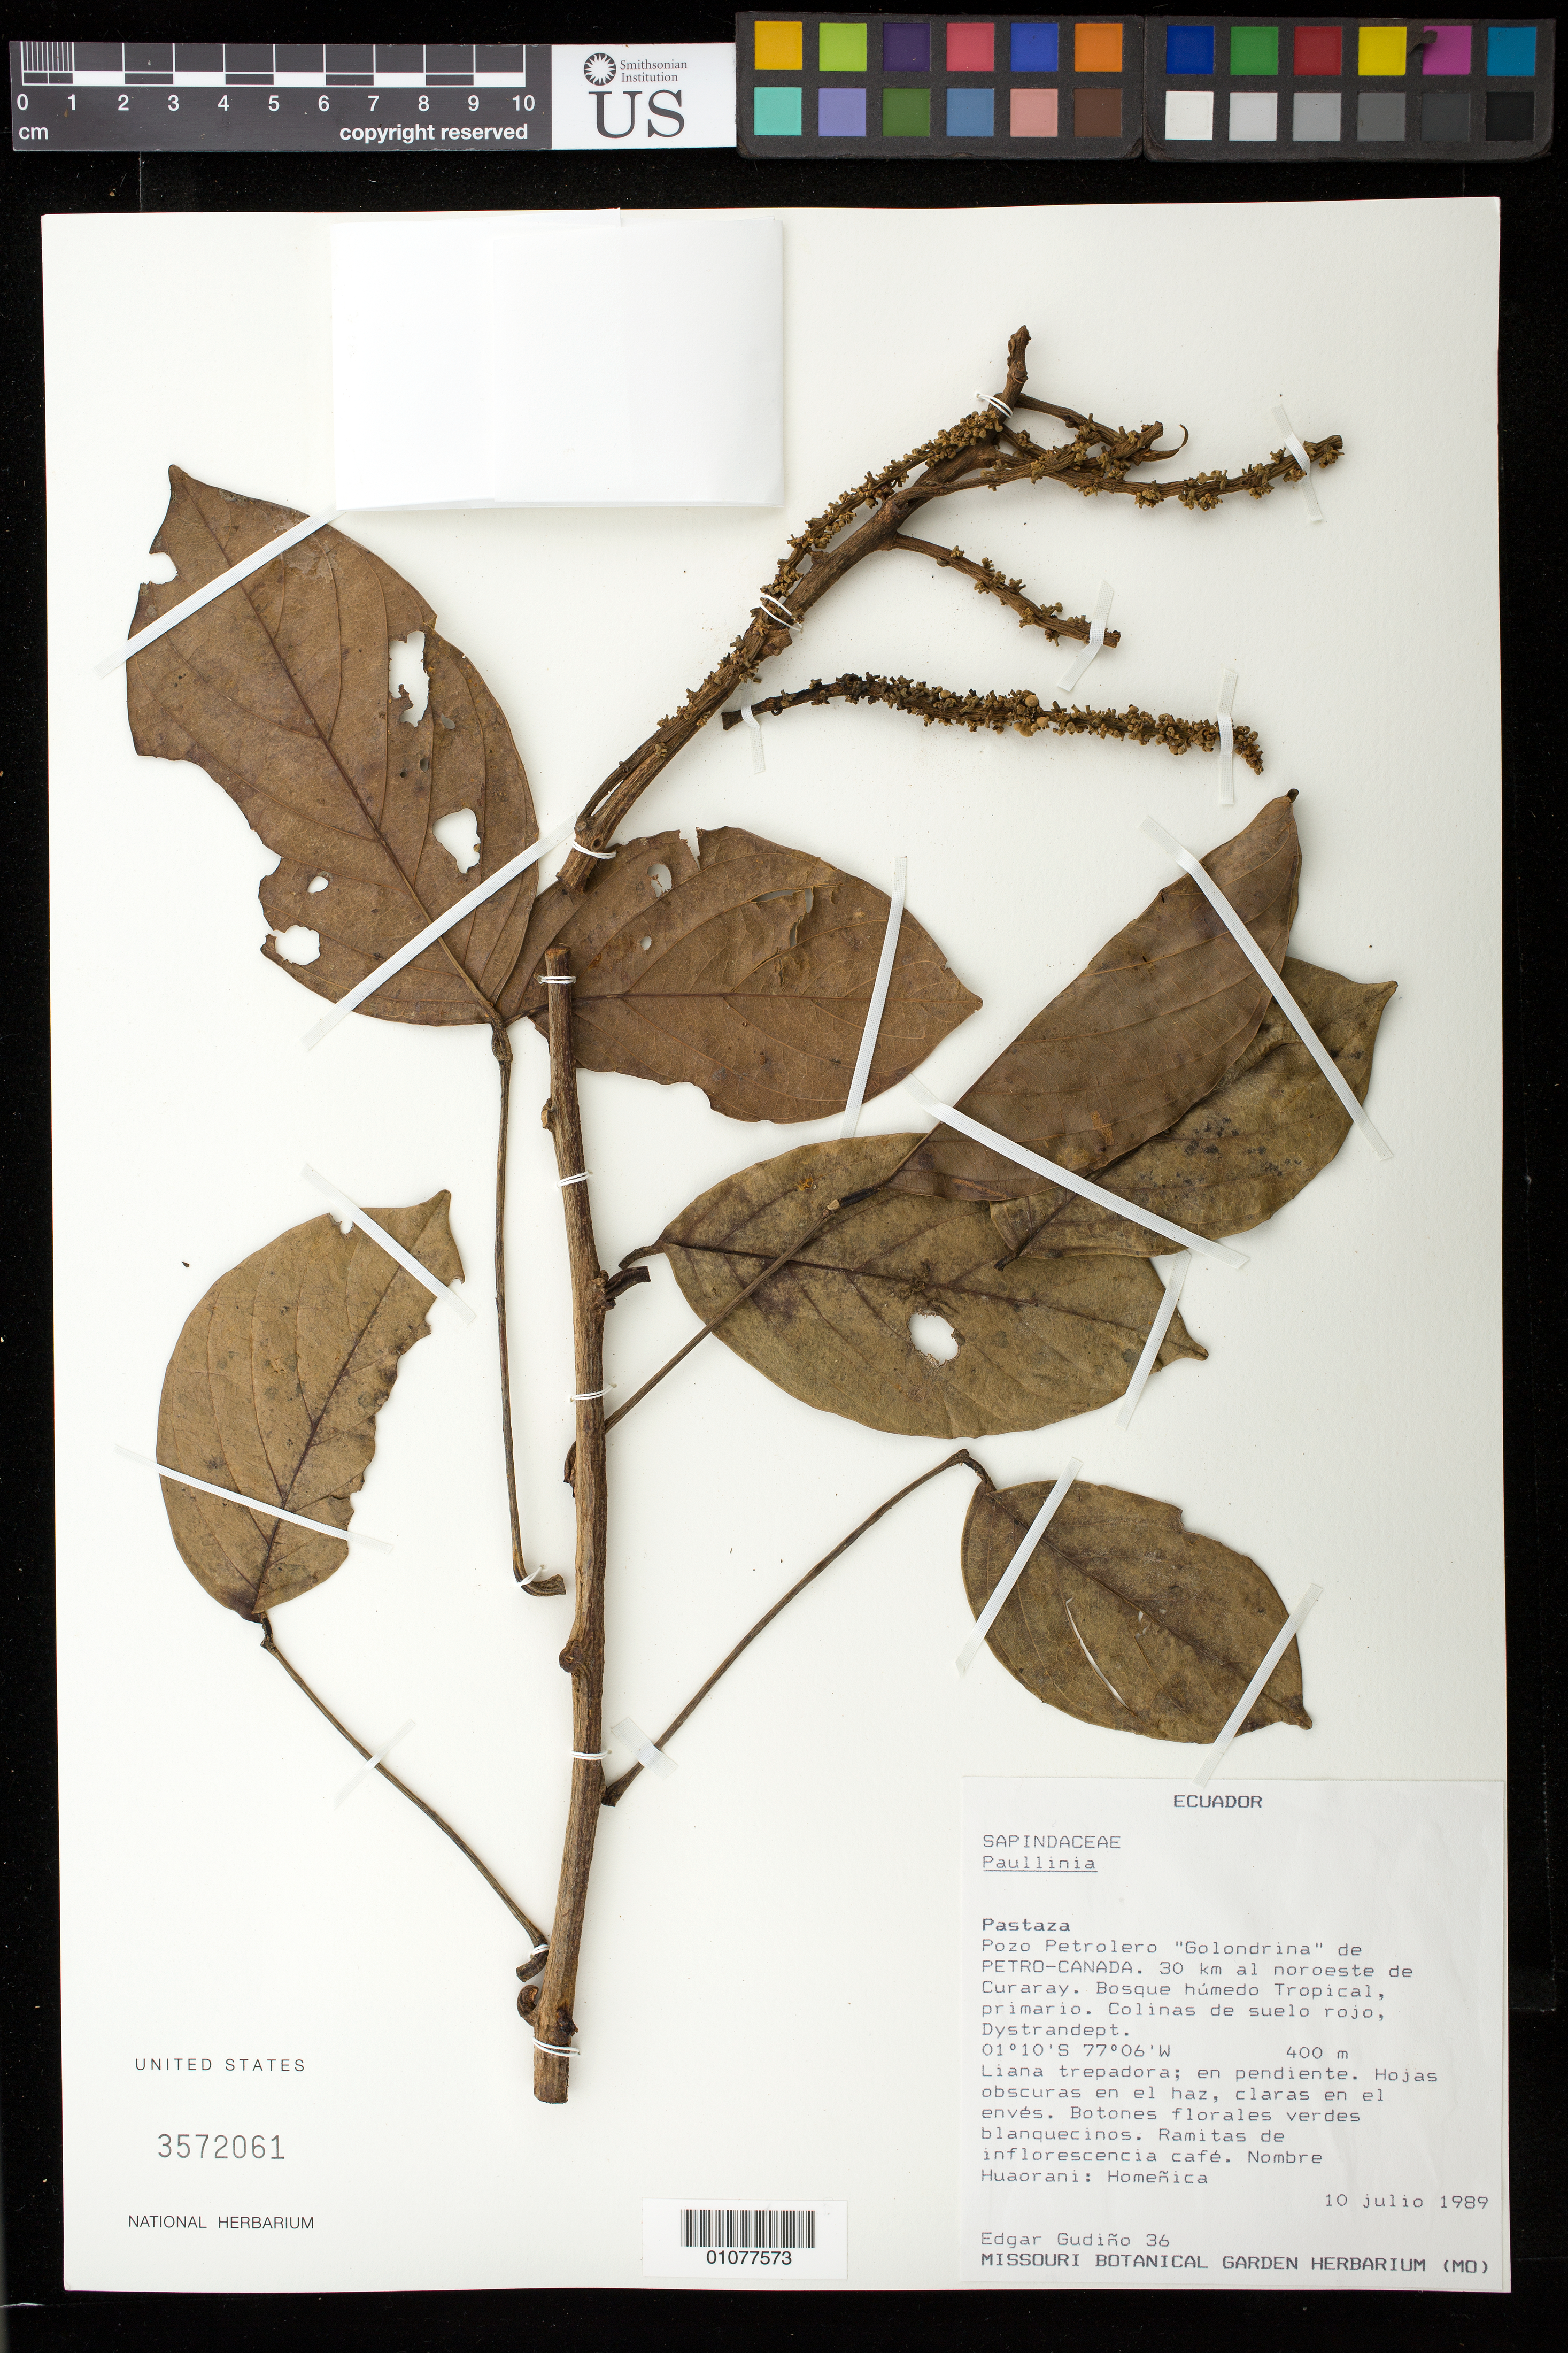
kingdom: Plantae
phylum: Tracheophyta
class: Magnoliopsida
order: Sapindales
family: Sapindaceae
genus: Paullinia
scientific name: Paullinia sp.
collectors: E. Gudiño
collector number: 36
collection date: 1989-07-10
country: Ecuador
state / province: Pastaza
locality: Pozo Petrolero "Golondrina" de PETRO-CANADA, 30 km al noroeste de Curaray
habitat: Bosque húmedo tropical, primario. colinas de suelo rojo, dystrandept.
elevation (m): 400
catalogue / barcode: US 3572061